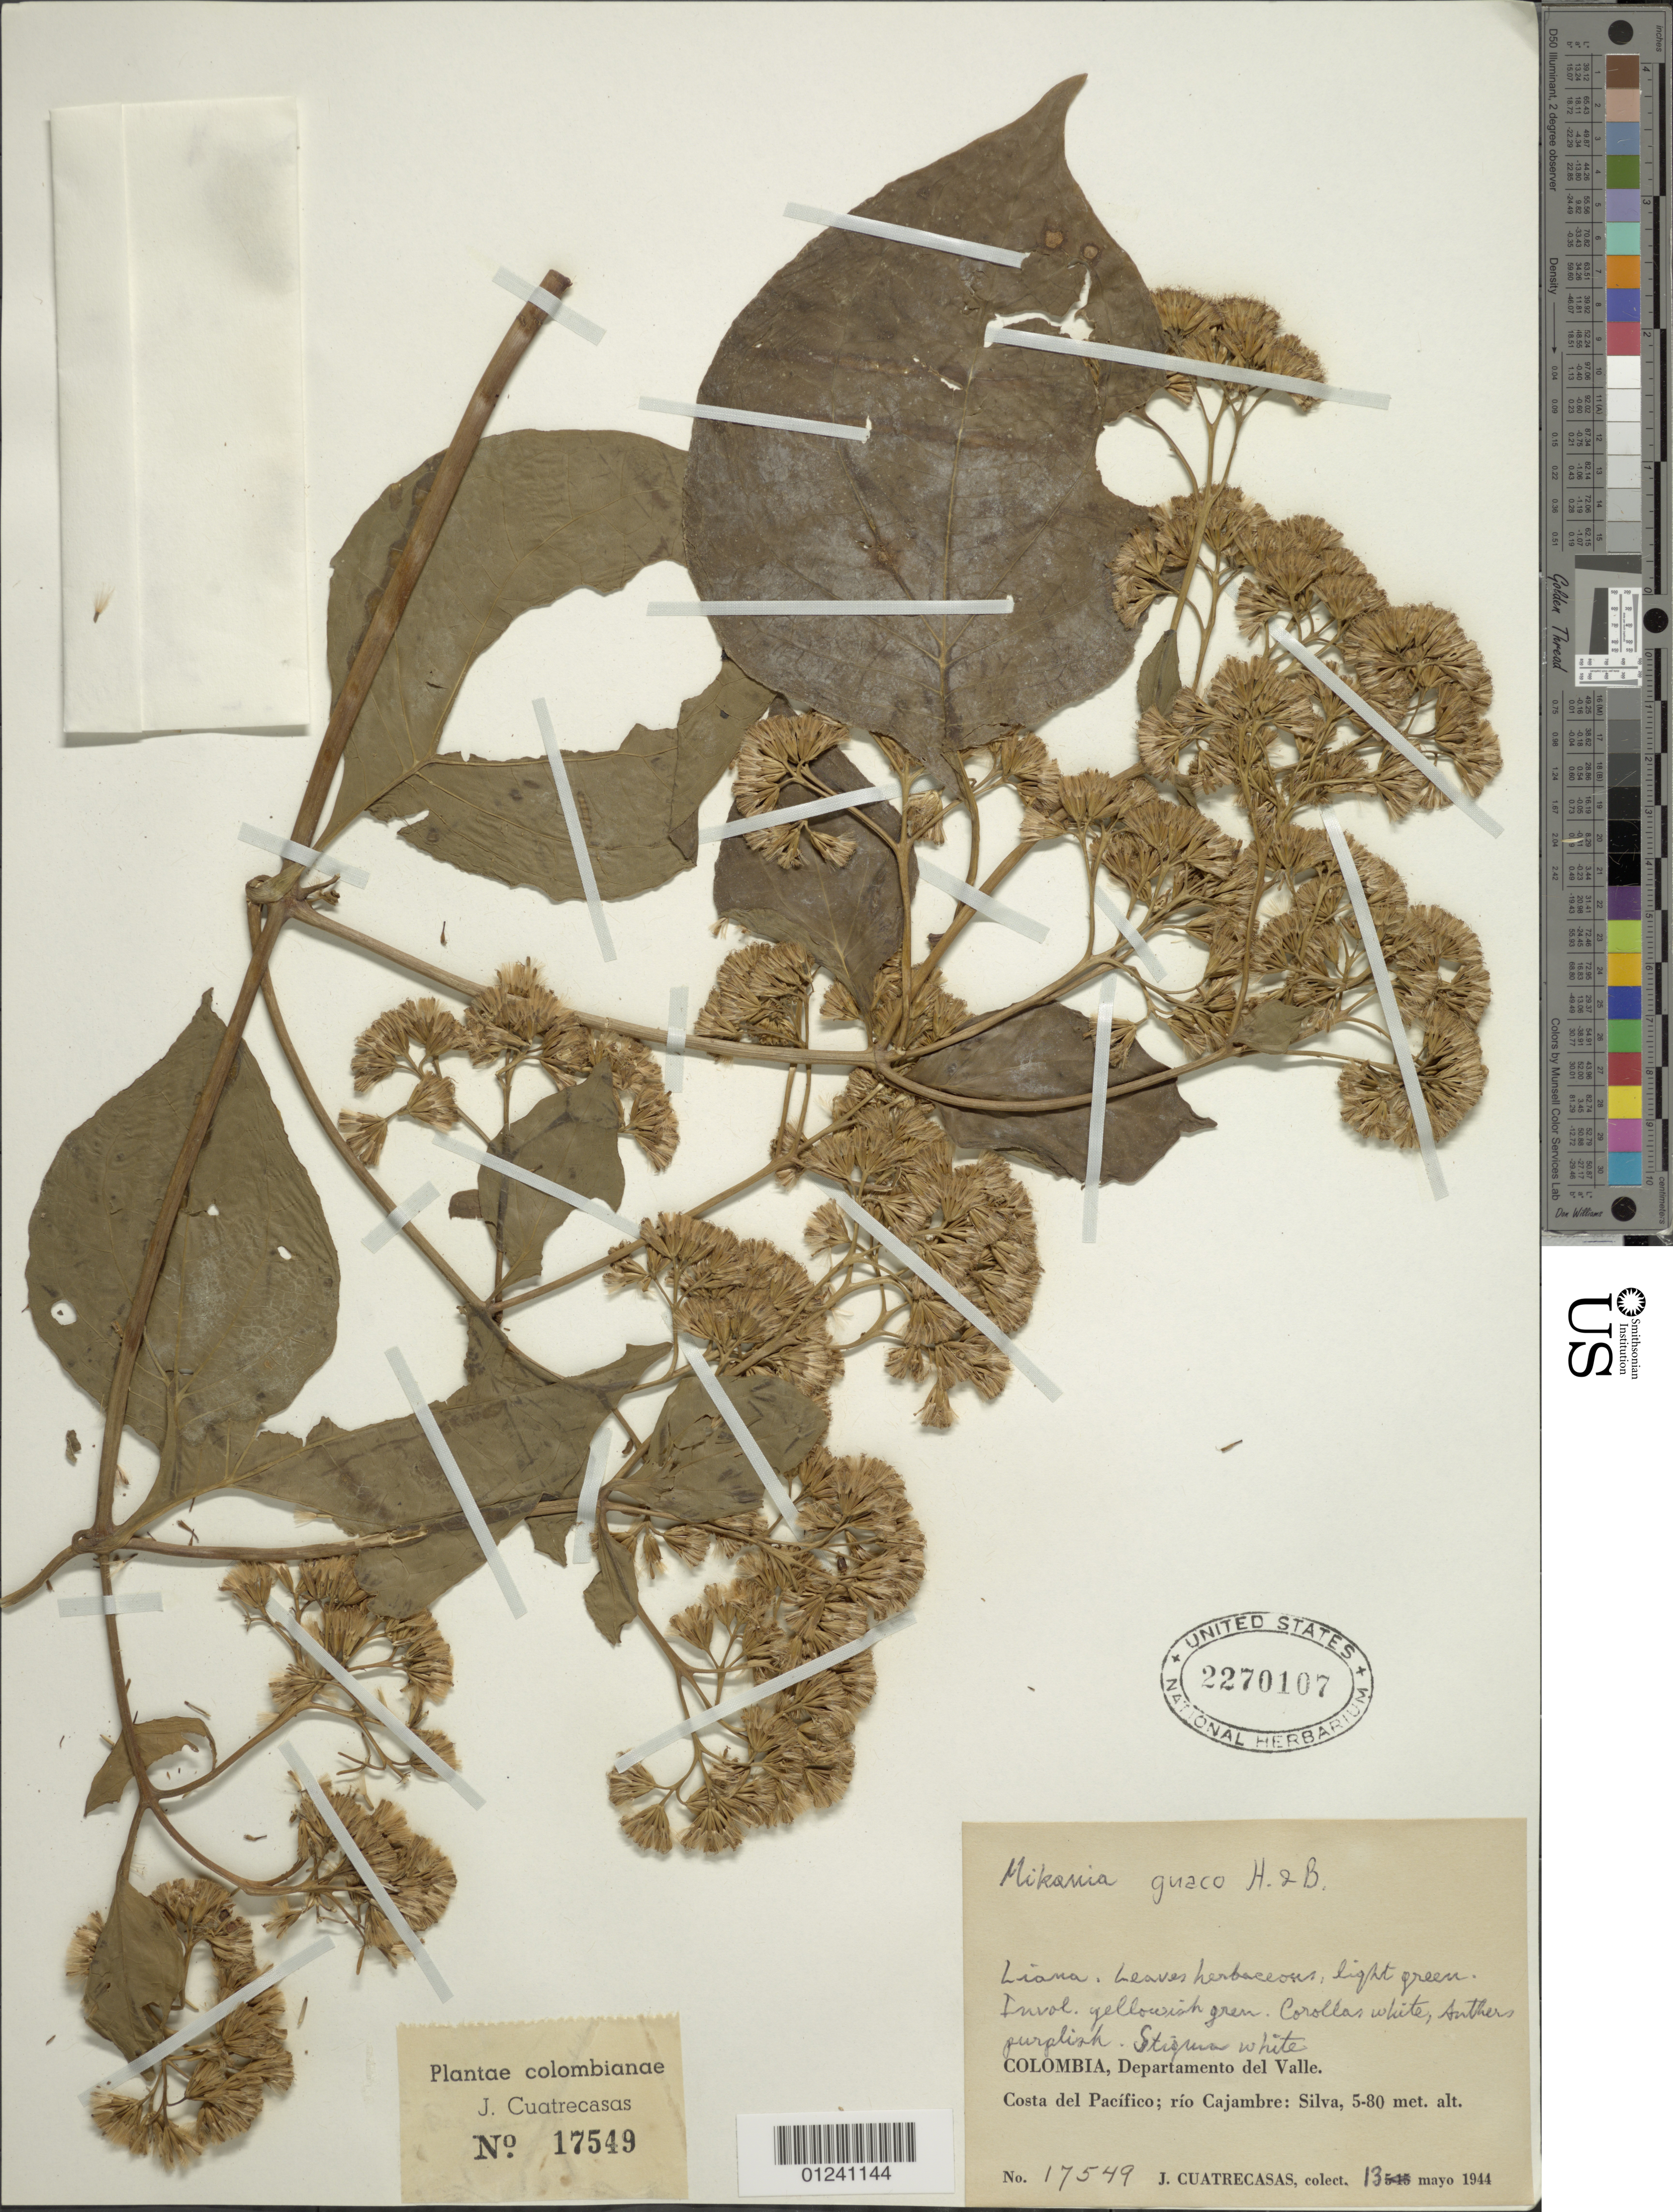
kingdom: Plantae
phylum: Tracheophyta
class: Magnoliopsida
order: Asterales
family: Asteraceae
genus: Mikania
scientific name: Mikania guaco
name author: Humb. & Bonpl.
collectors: J. Cuatrecasas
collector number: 17549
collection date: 1944-05-13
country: Colombia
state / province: Valle del Cauca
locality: Costa del Pacifico; rio Cajambre: Silva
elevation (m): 5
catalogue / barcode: US 2270107